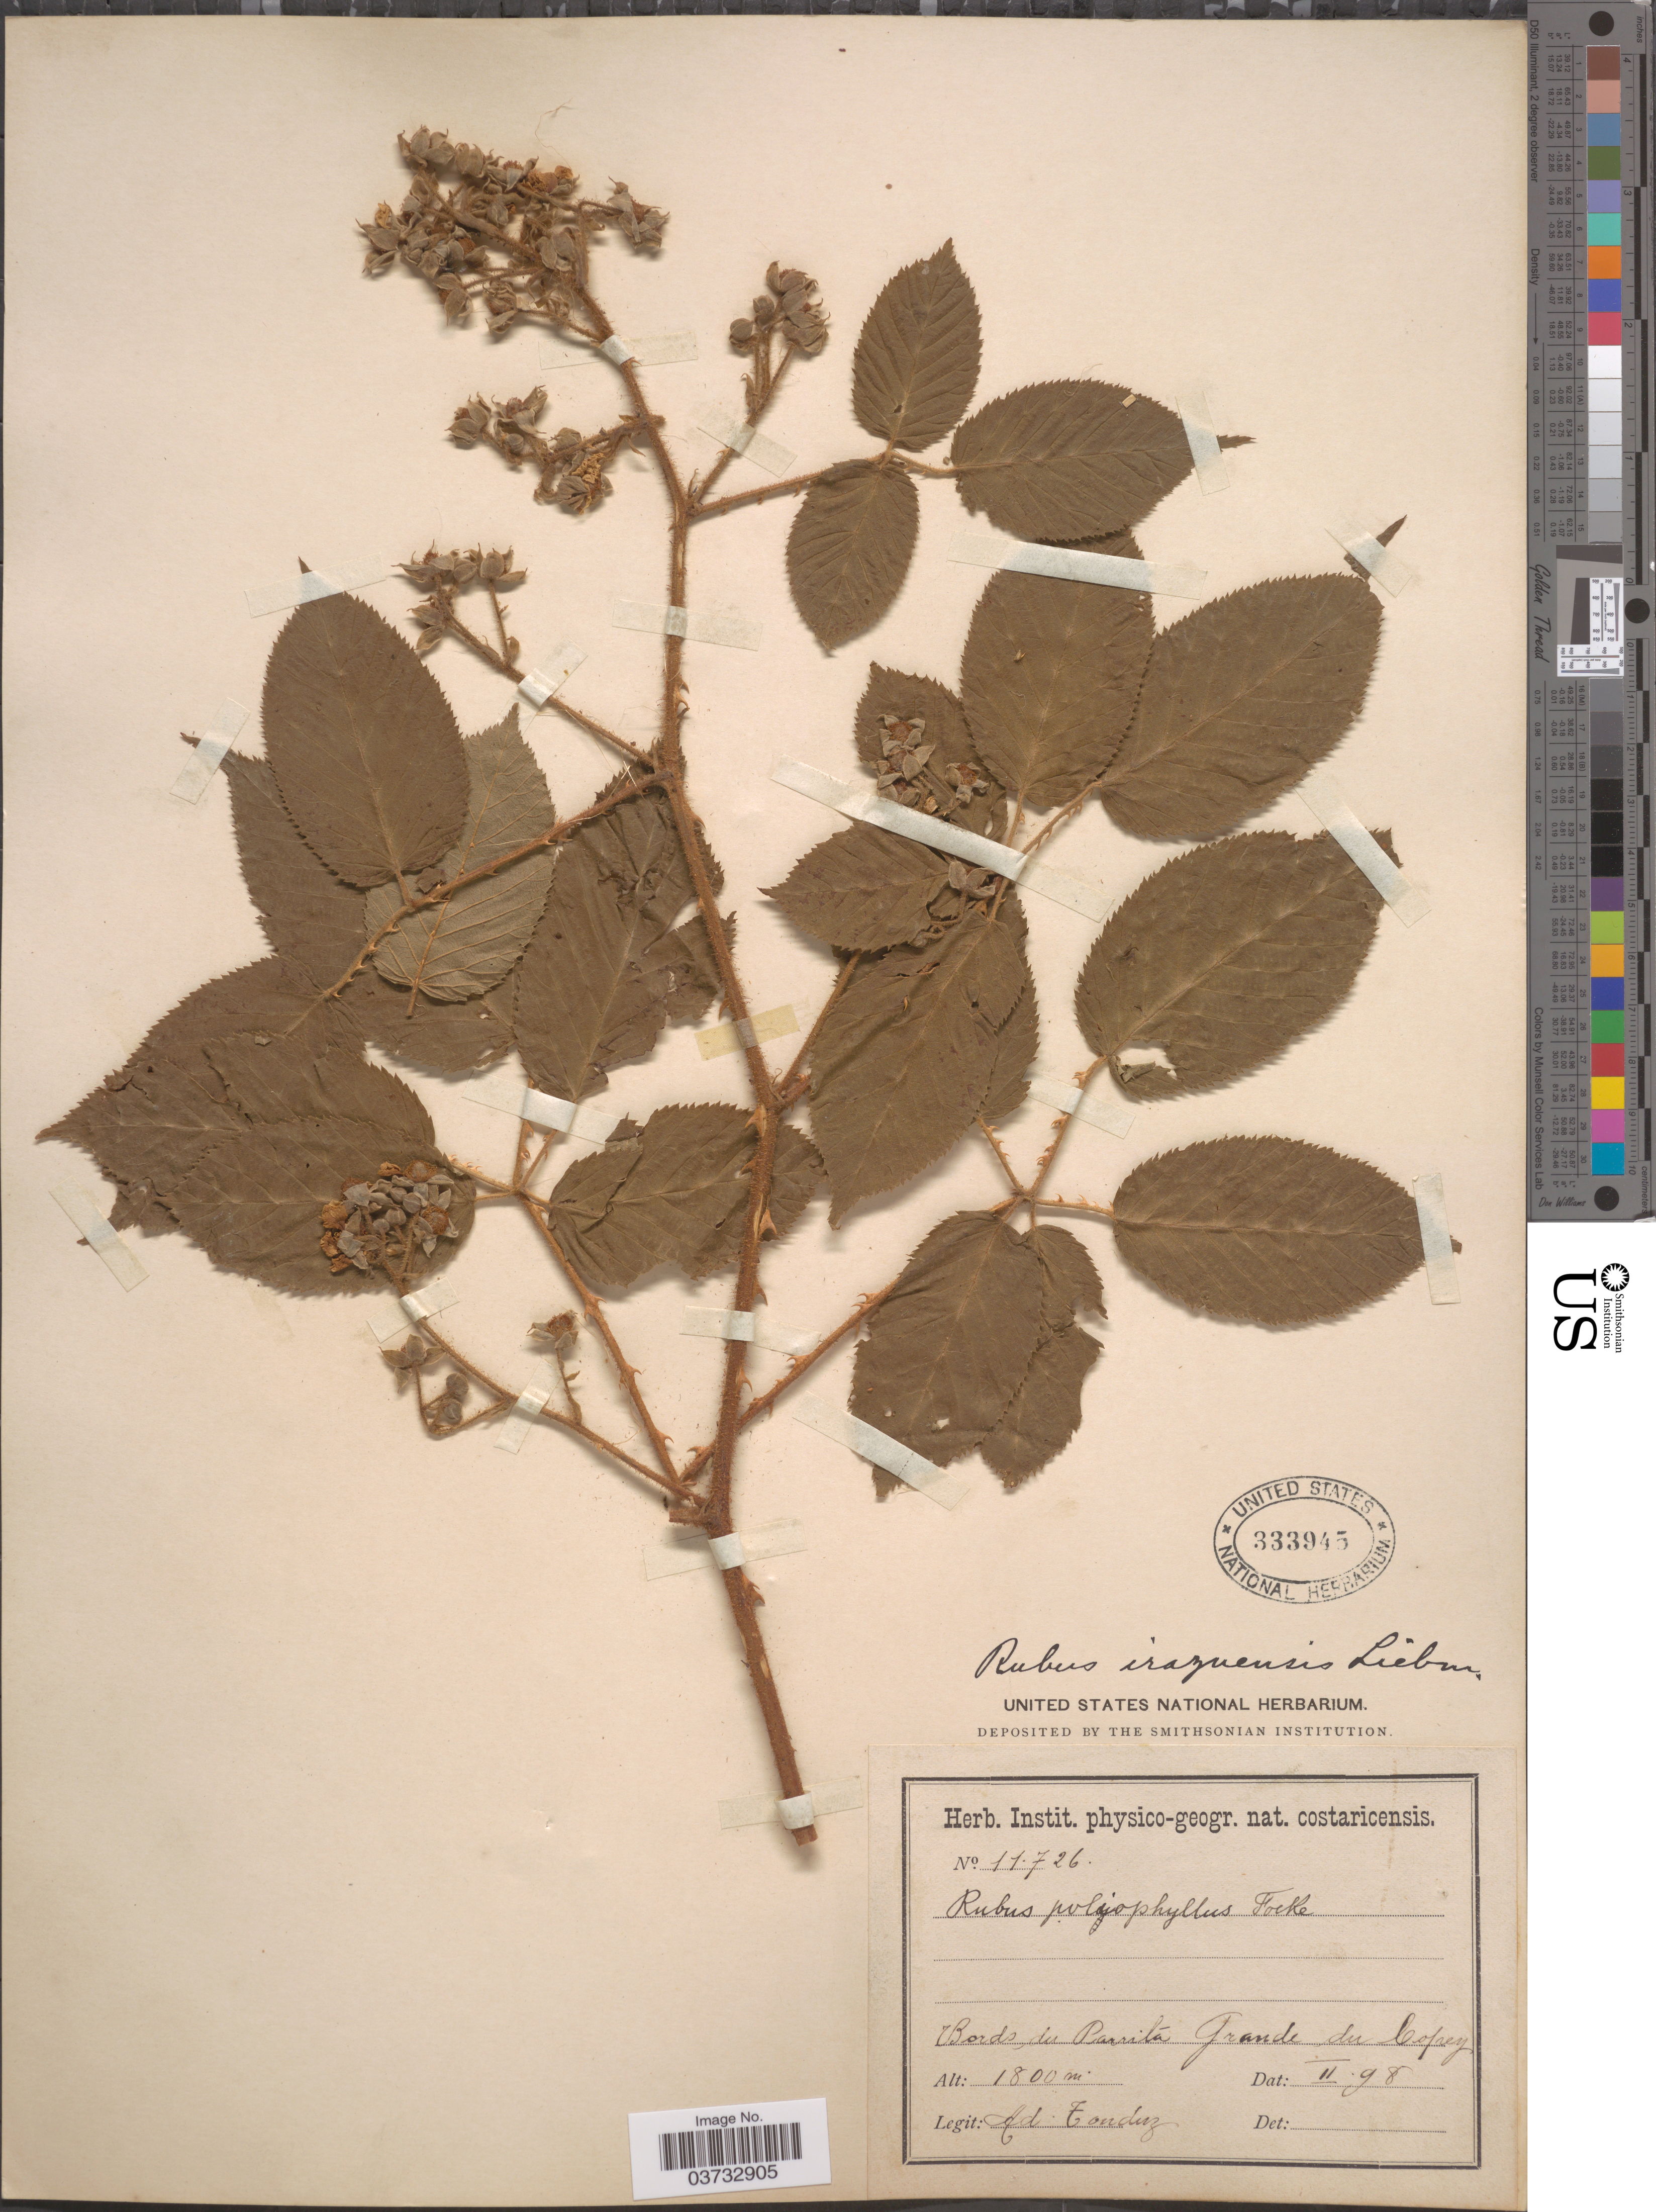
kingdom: Plantae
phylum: Tracheophyta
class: Magnoliopsida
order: Rosales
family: Rosaceae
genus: Rubus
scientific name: Rubus irasuensis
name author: Liebm.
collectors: A. Tonduz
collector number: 11726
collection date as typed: Transcribed d/m/y: /2/98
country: Costa Rica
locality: Bords du Parrita Grande du Copey.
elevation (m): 1800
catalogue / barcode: US 333945